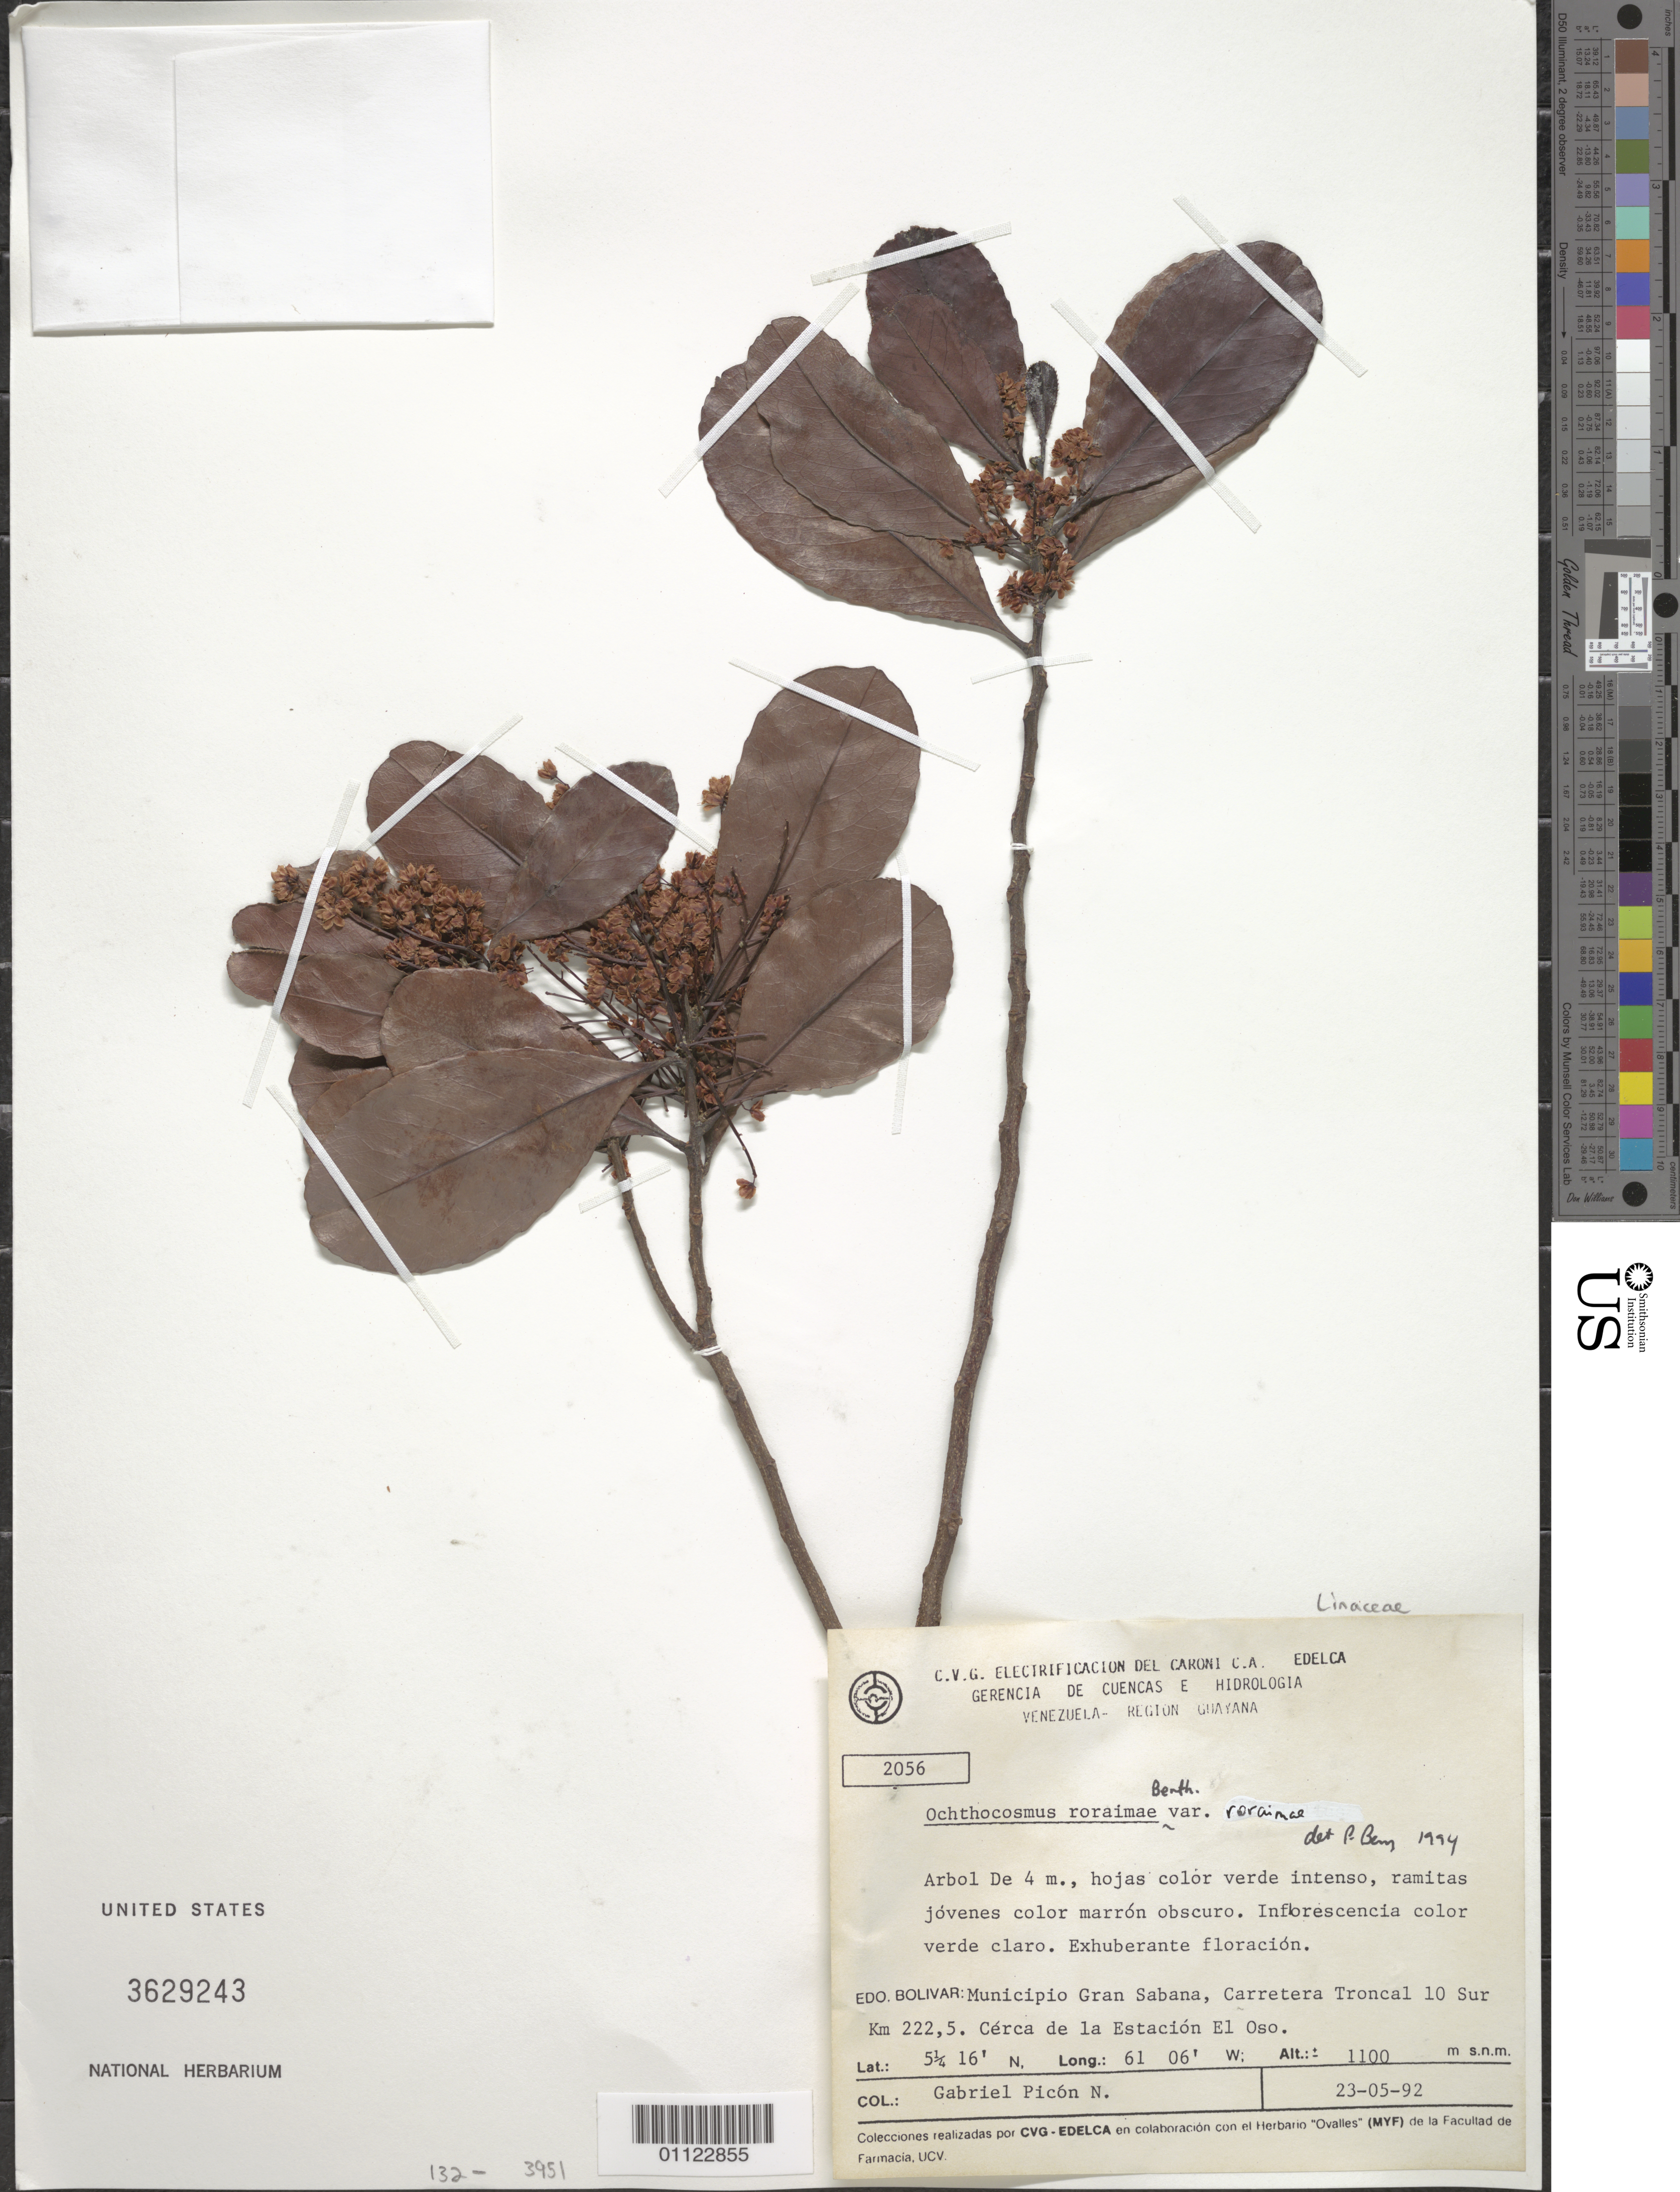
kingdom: Plantae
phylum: Tracheophyta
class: Magnoliopsida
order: Malpighiales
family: Ixonanthaceae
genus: Ochthocosmus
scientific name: Ochthocosmus roraimae var. roraimae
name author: Benth.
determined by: Berry, P. E., (WIS), University of Wisconsin - Madison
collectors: G. Picón Navas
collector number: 2056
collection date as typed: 23-May-92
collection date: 1992-05-23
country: Venezuela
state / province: Bolívar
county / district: Sifontes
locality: Mun. Gran Sabana, Carretera Troncal 10 Sur Km 222.5, cerca de la Estacion El Oso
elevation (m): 1100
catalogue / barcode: US 3629243